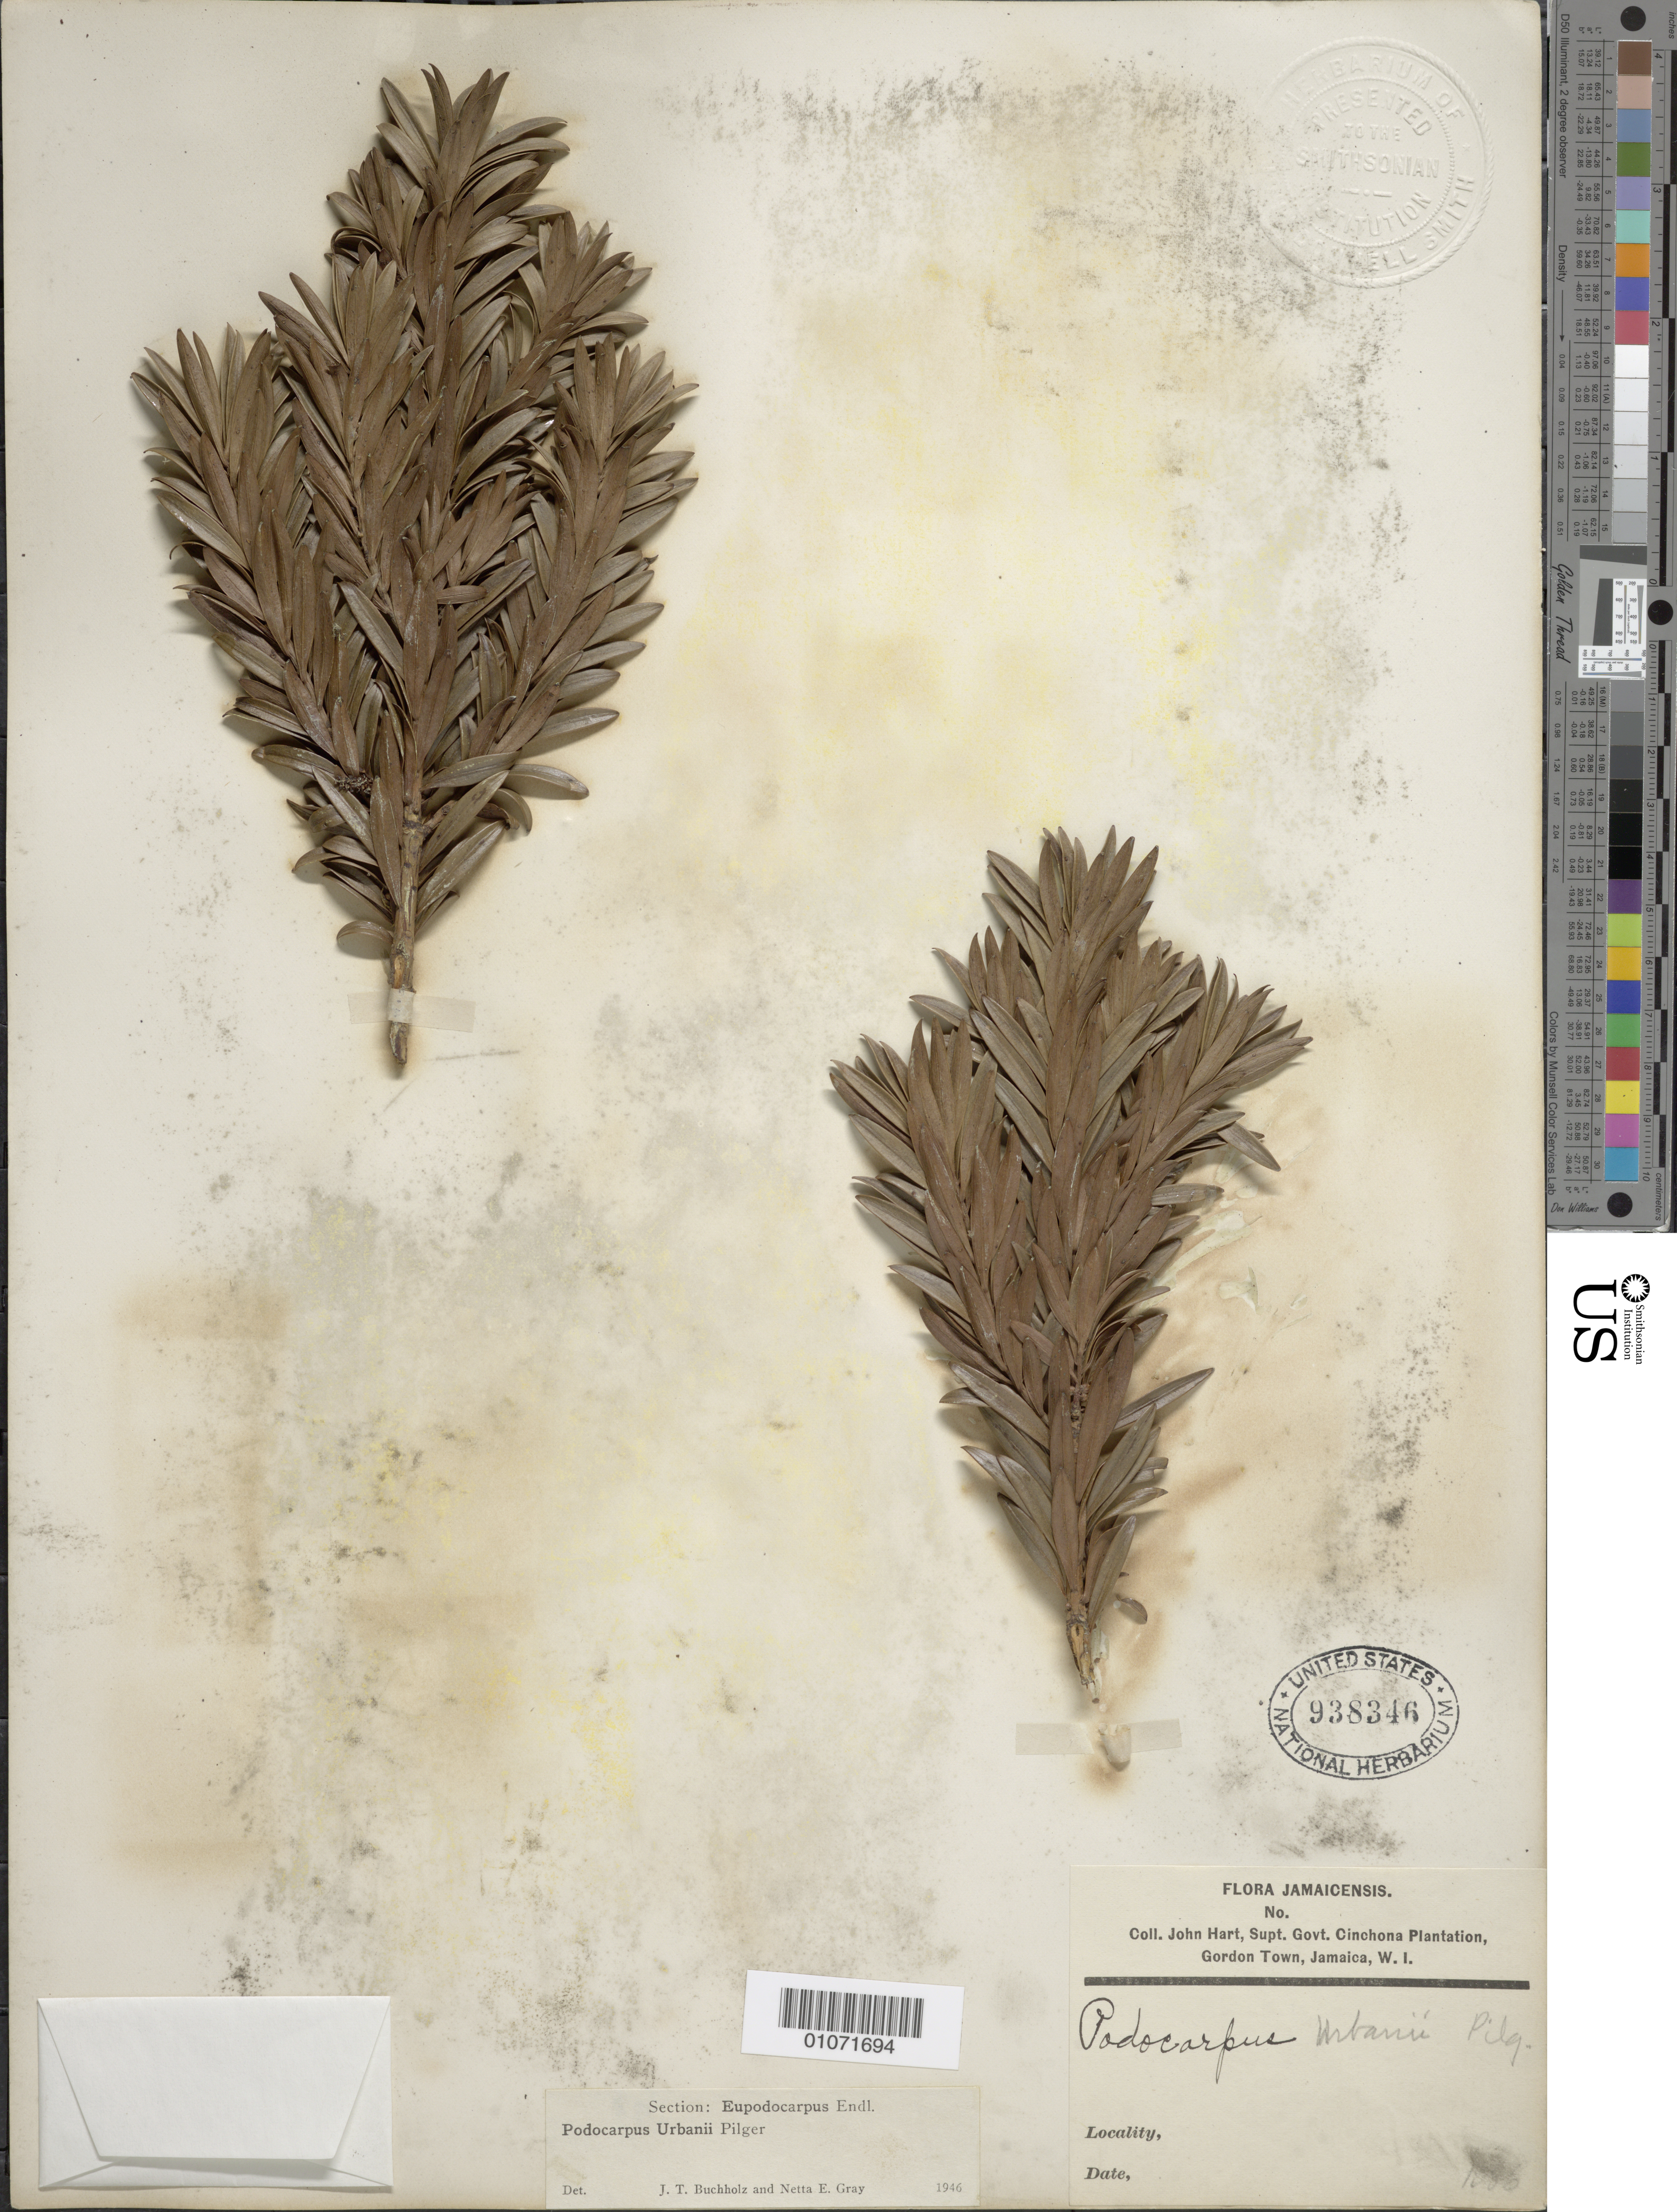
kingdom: Plantae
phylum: Tracheophyta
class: Pinopsida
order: Pinales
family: Podocarpaceae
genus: Podocarpus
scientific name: Podocarpus urbani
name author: Pilg.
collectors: J. Hart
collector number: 1086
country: Jamaica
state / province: Saint Andrew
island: Jamaica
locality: Cinchona Plantation, Gordon Town Jamaica W.I.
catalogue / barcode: US 938346